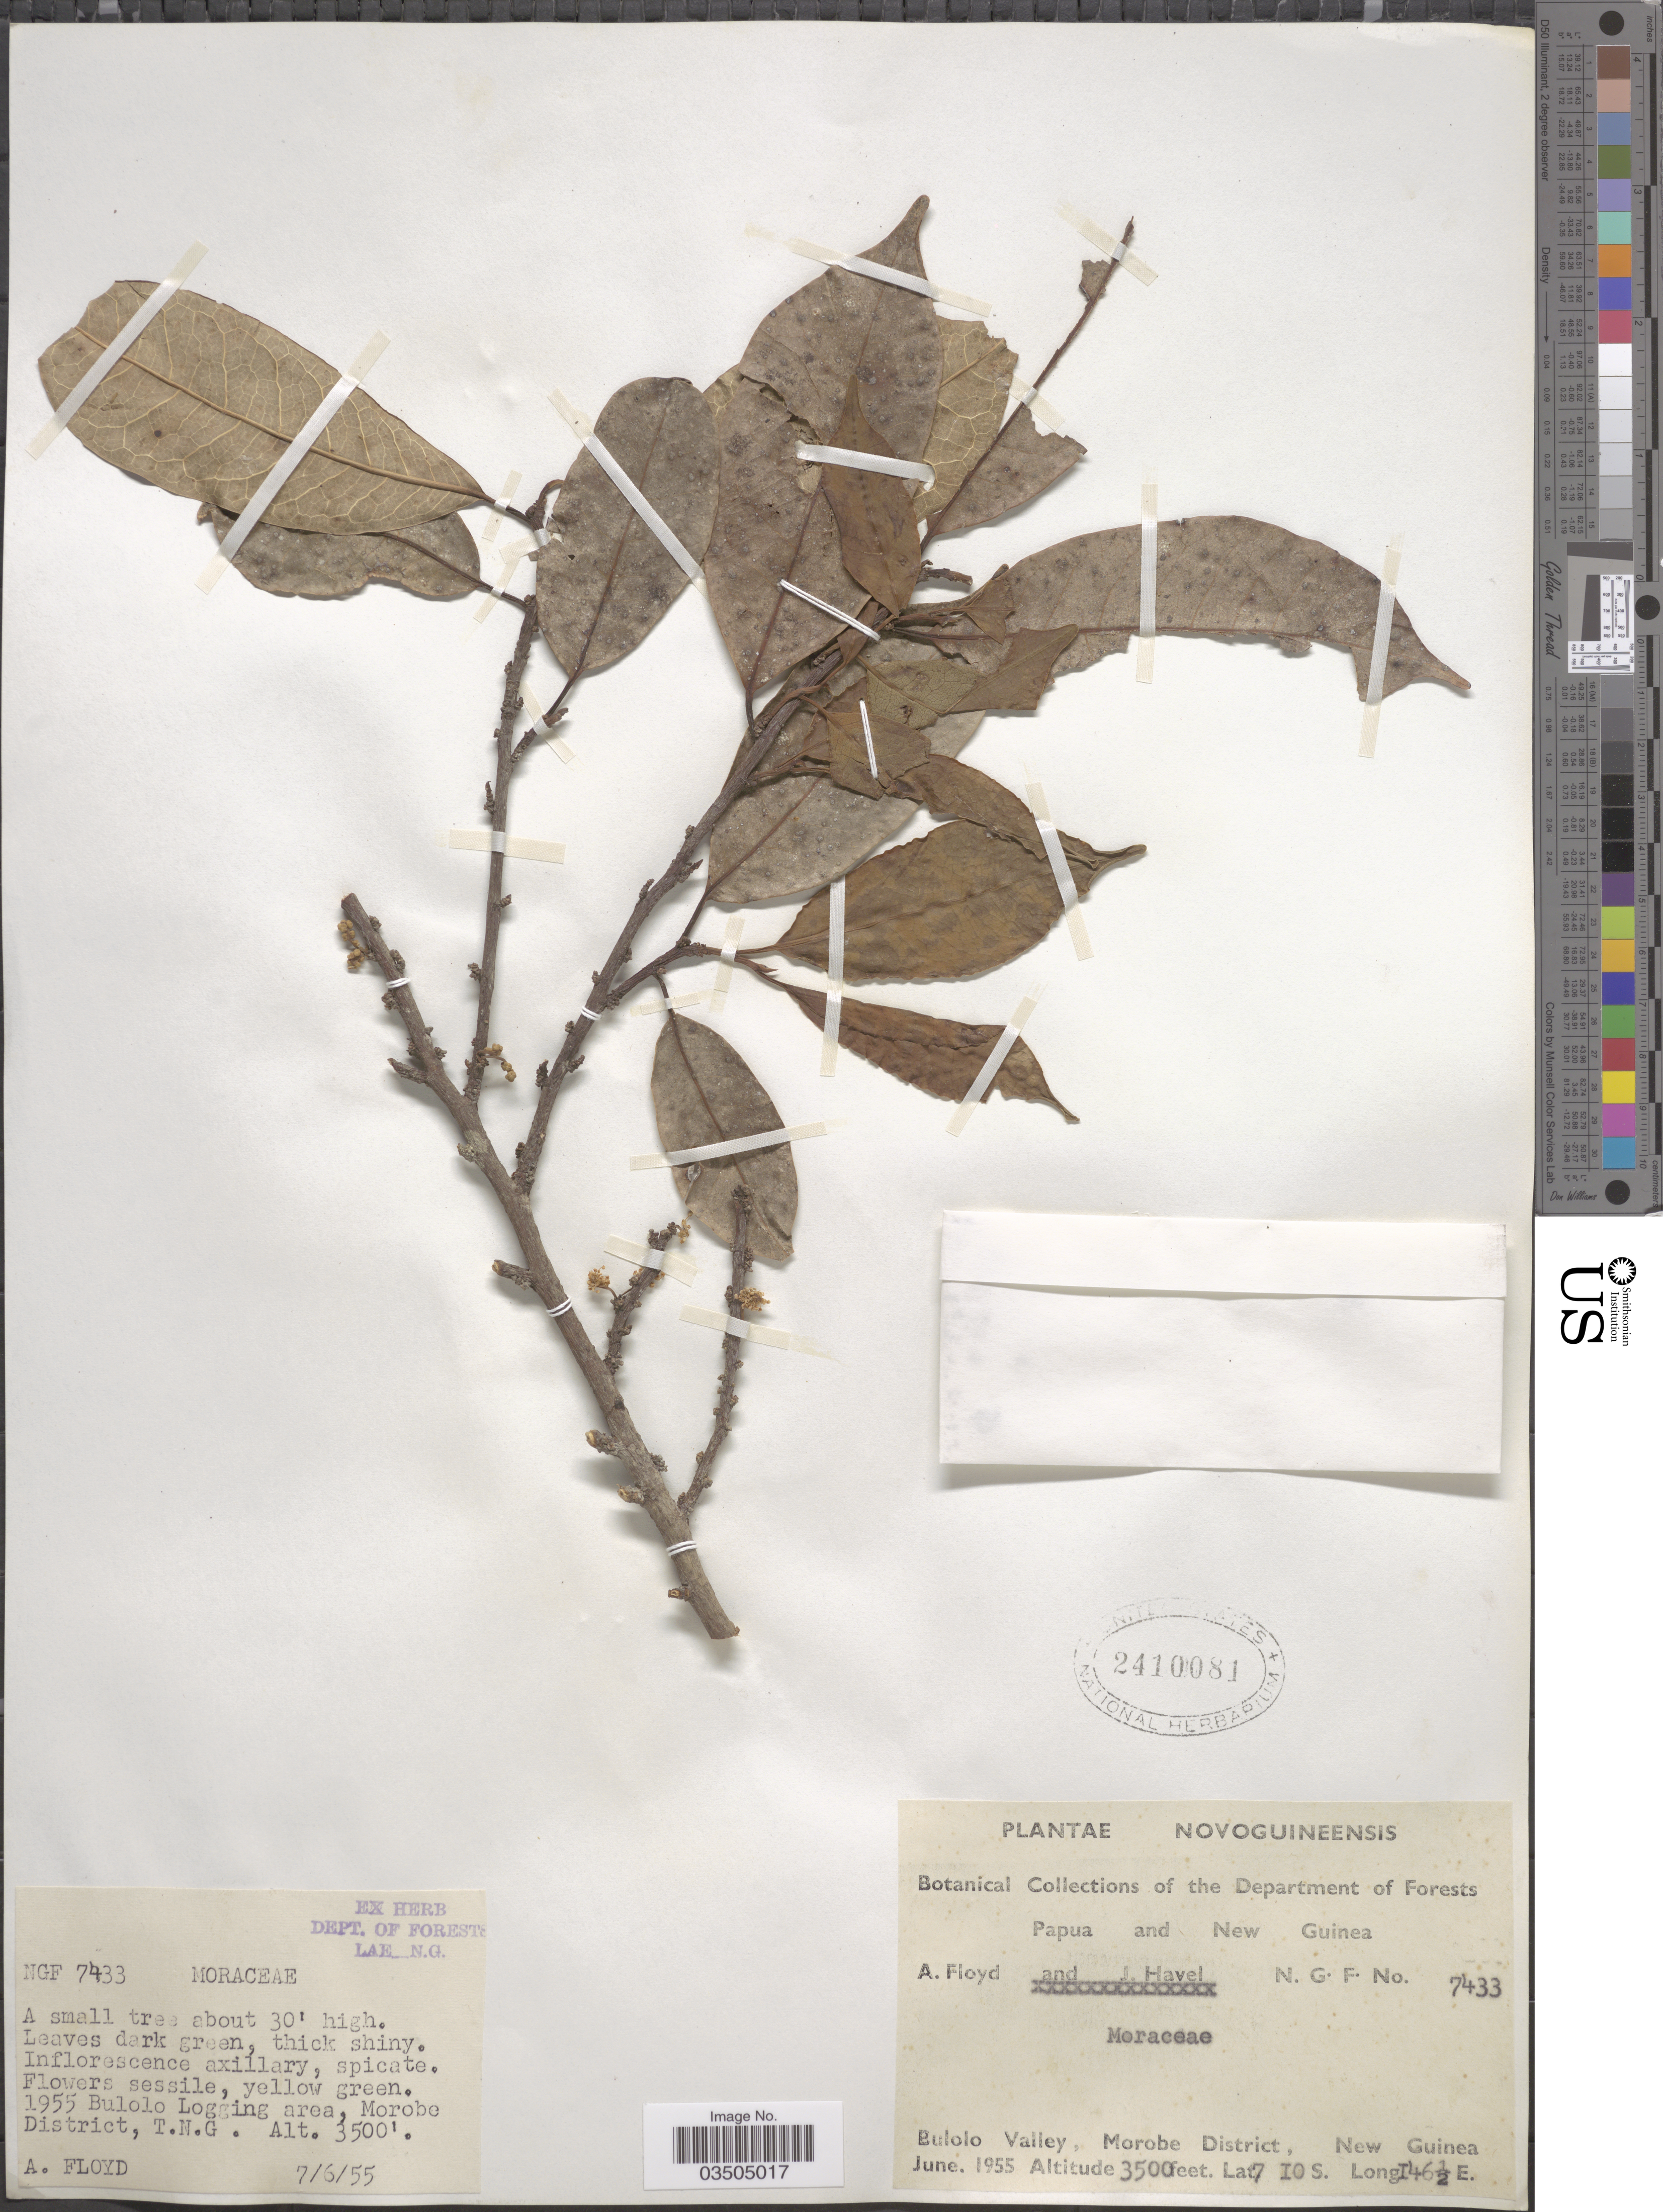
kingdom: Plantae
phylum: Tracheophyta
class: Magnoliopsida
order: Proteales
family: Proteaceae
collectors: A. Floyd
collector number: NGF 7433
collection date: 1955-06-07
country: Papua New Guinea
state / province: Morobe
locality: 1955 Bulolo Logging area, T.N.G. Bulolo Valley. Morobe District, New Guinea.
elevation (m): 1067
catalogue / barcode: US 2410081